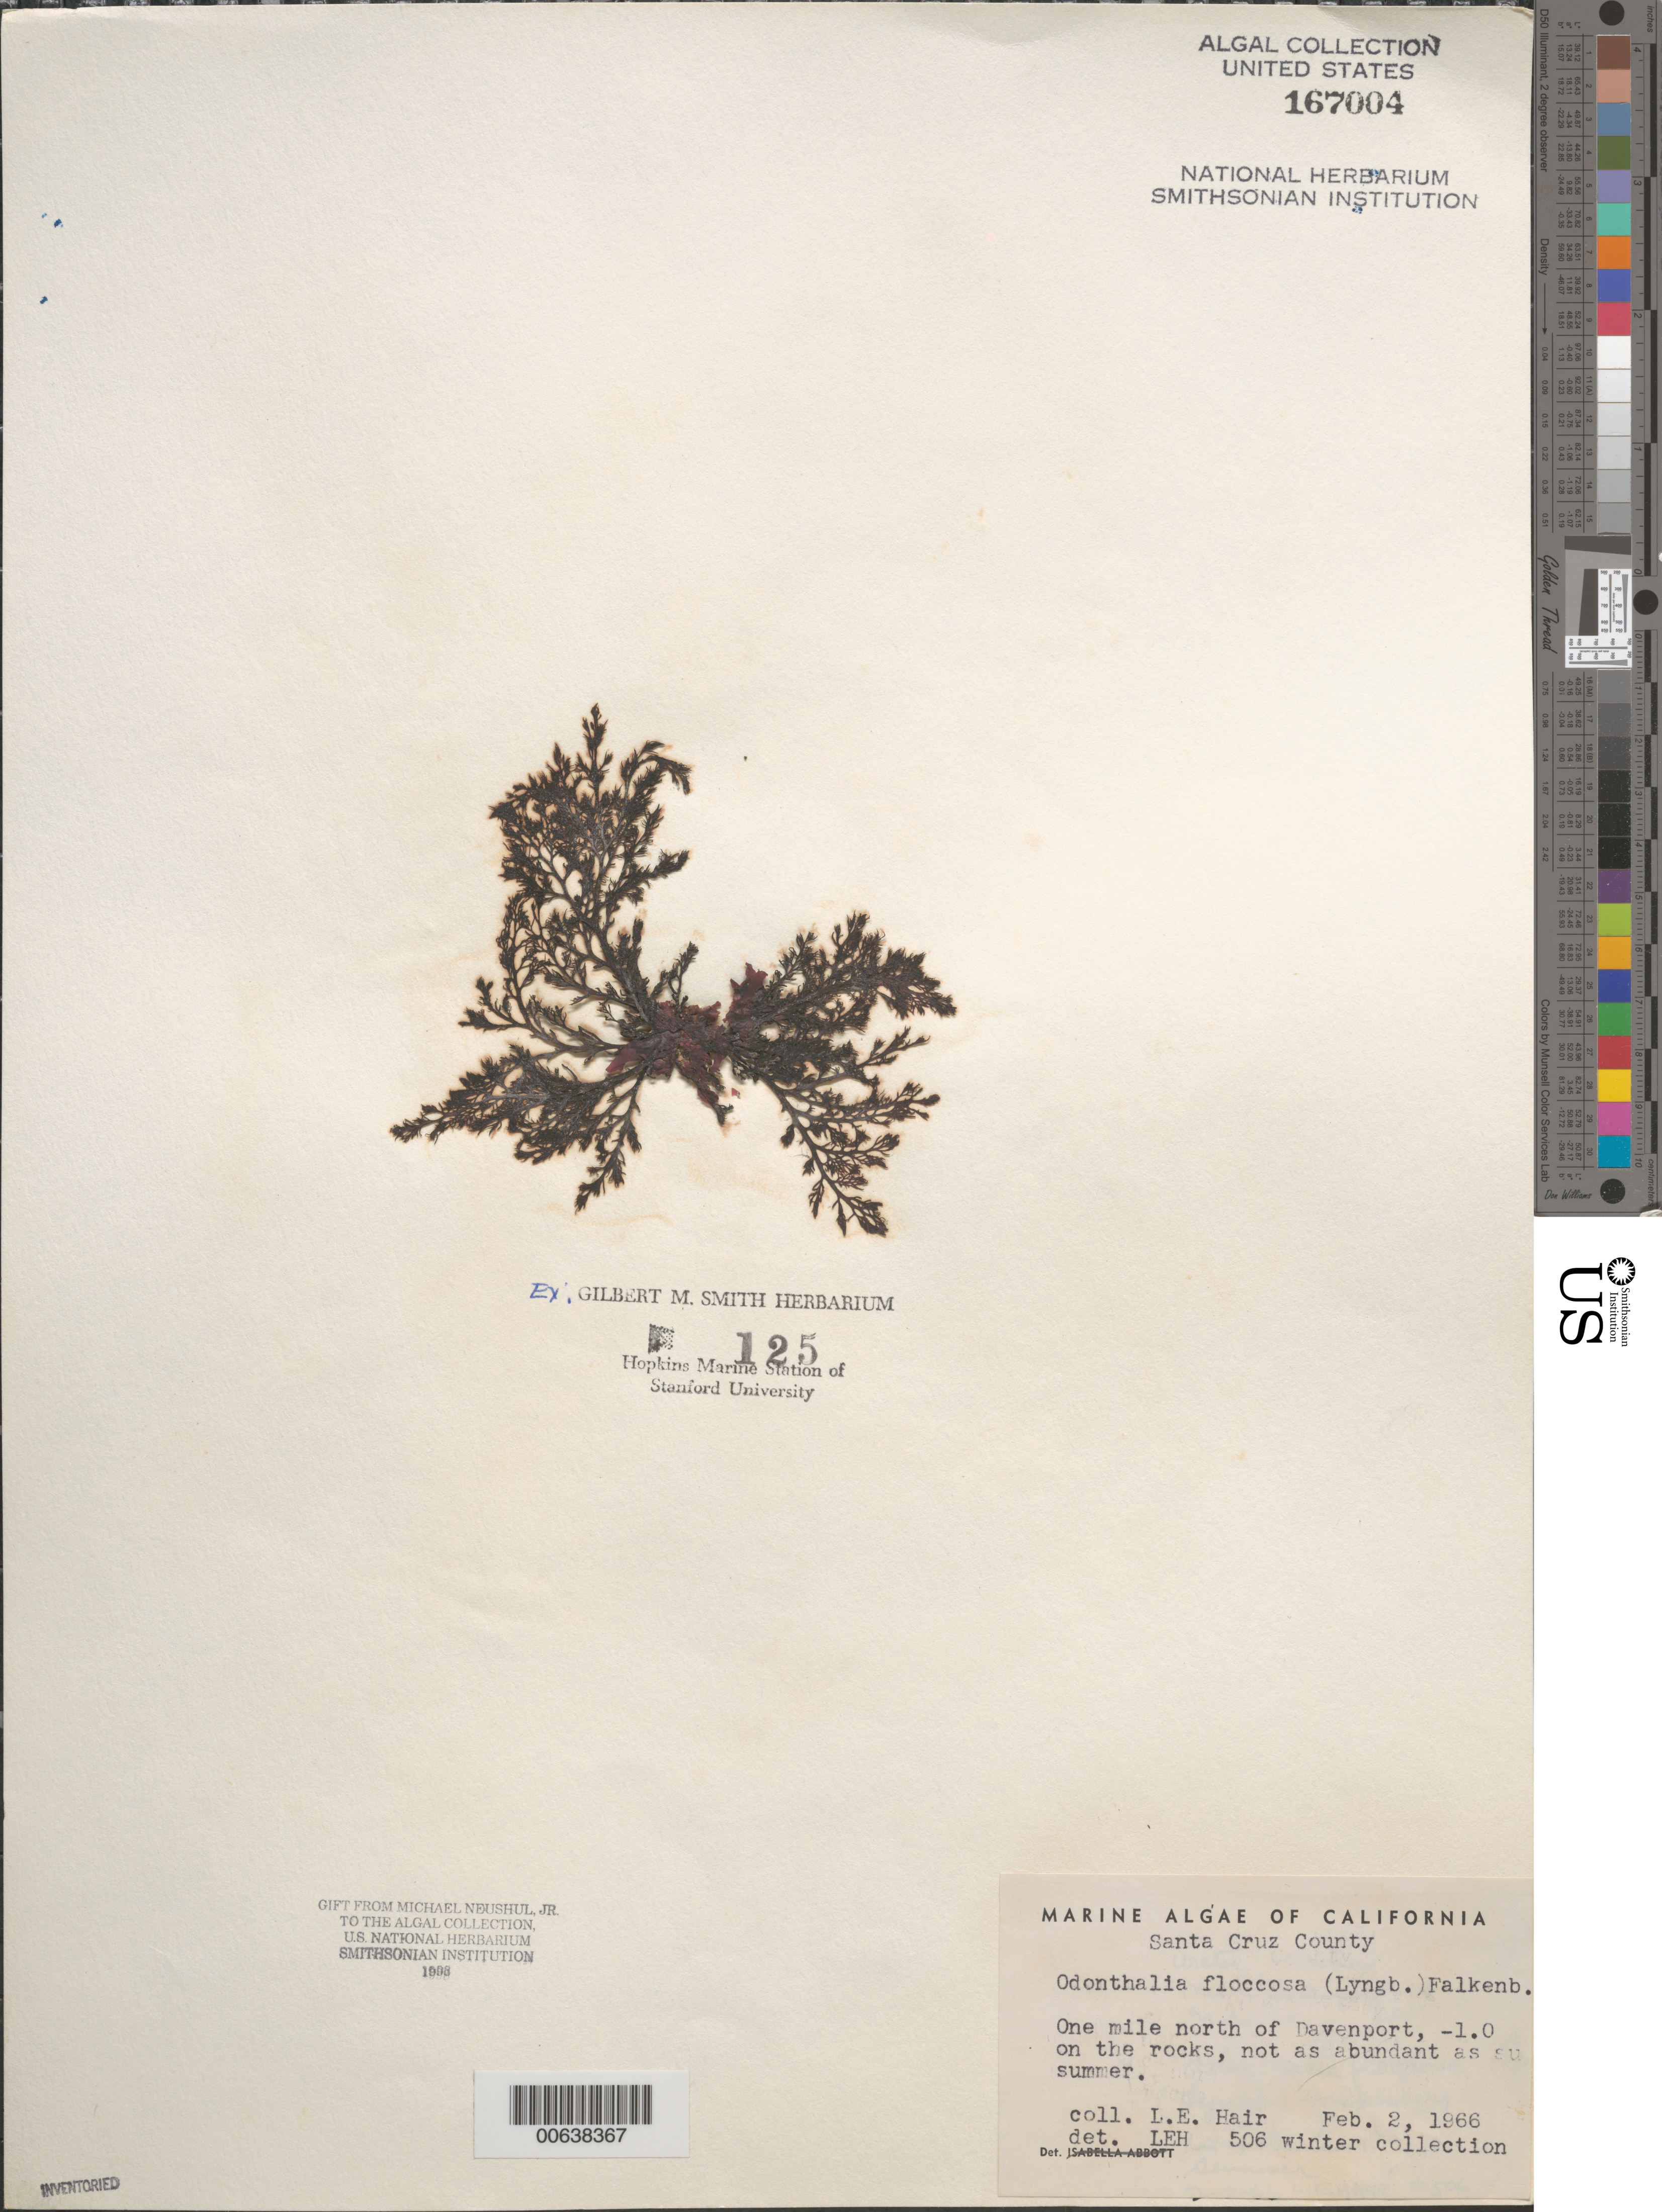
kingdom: Plantae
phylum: Rhodophyta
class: Florideophyceae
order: Ceramiales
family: Rhodomelaceae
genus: Odonthalia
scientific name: Odonthalia floccosa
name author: (Esper) Falkenb.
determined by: Hair, L. E.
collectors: L. Hair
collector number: LEH 506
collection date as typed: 02 Feb 1966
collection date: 1966-02-02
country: United States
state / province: California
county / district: Santa Cruz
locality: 1 mile north of Davenport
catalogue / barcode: US 167004